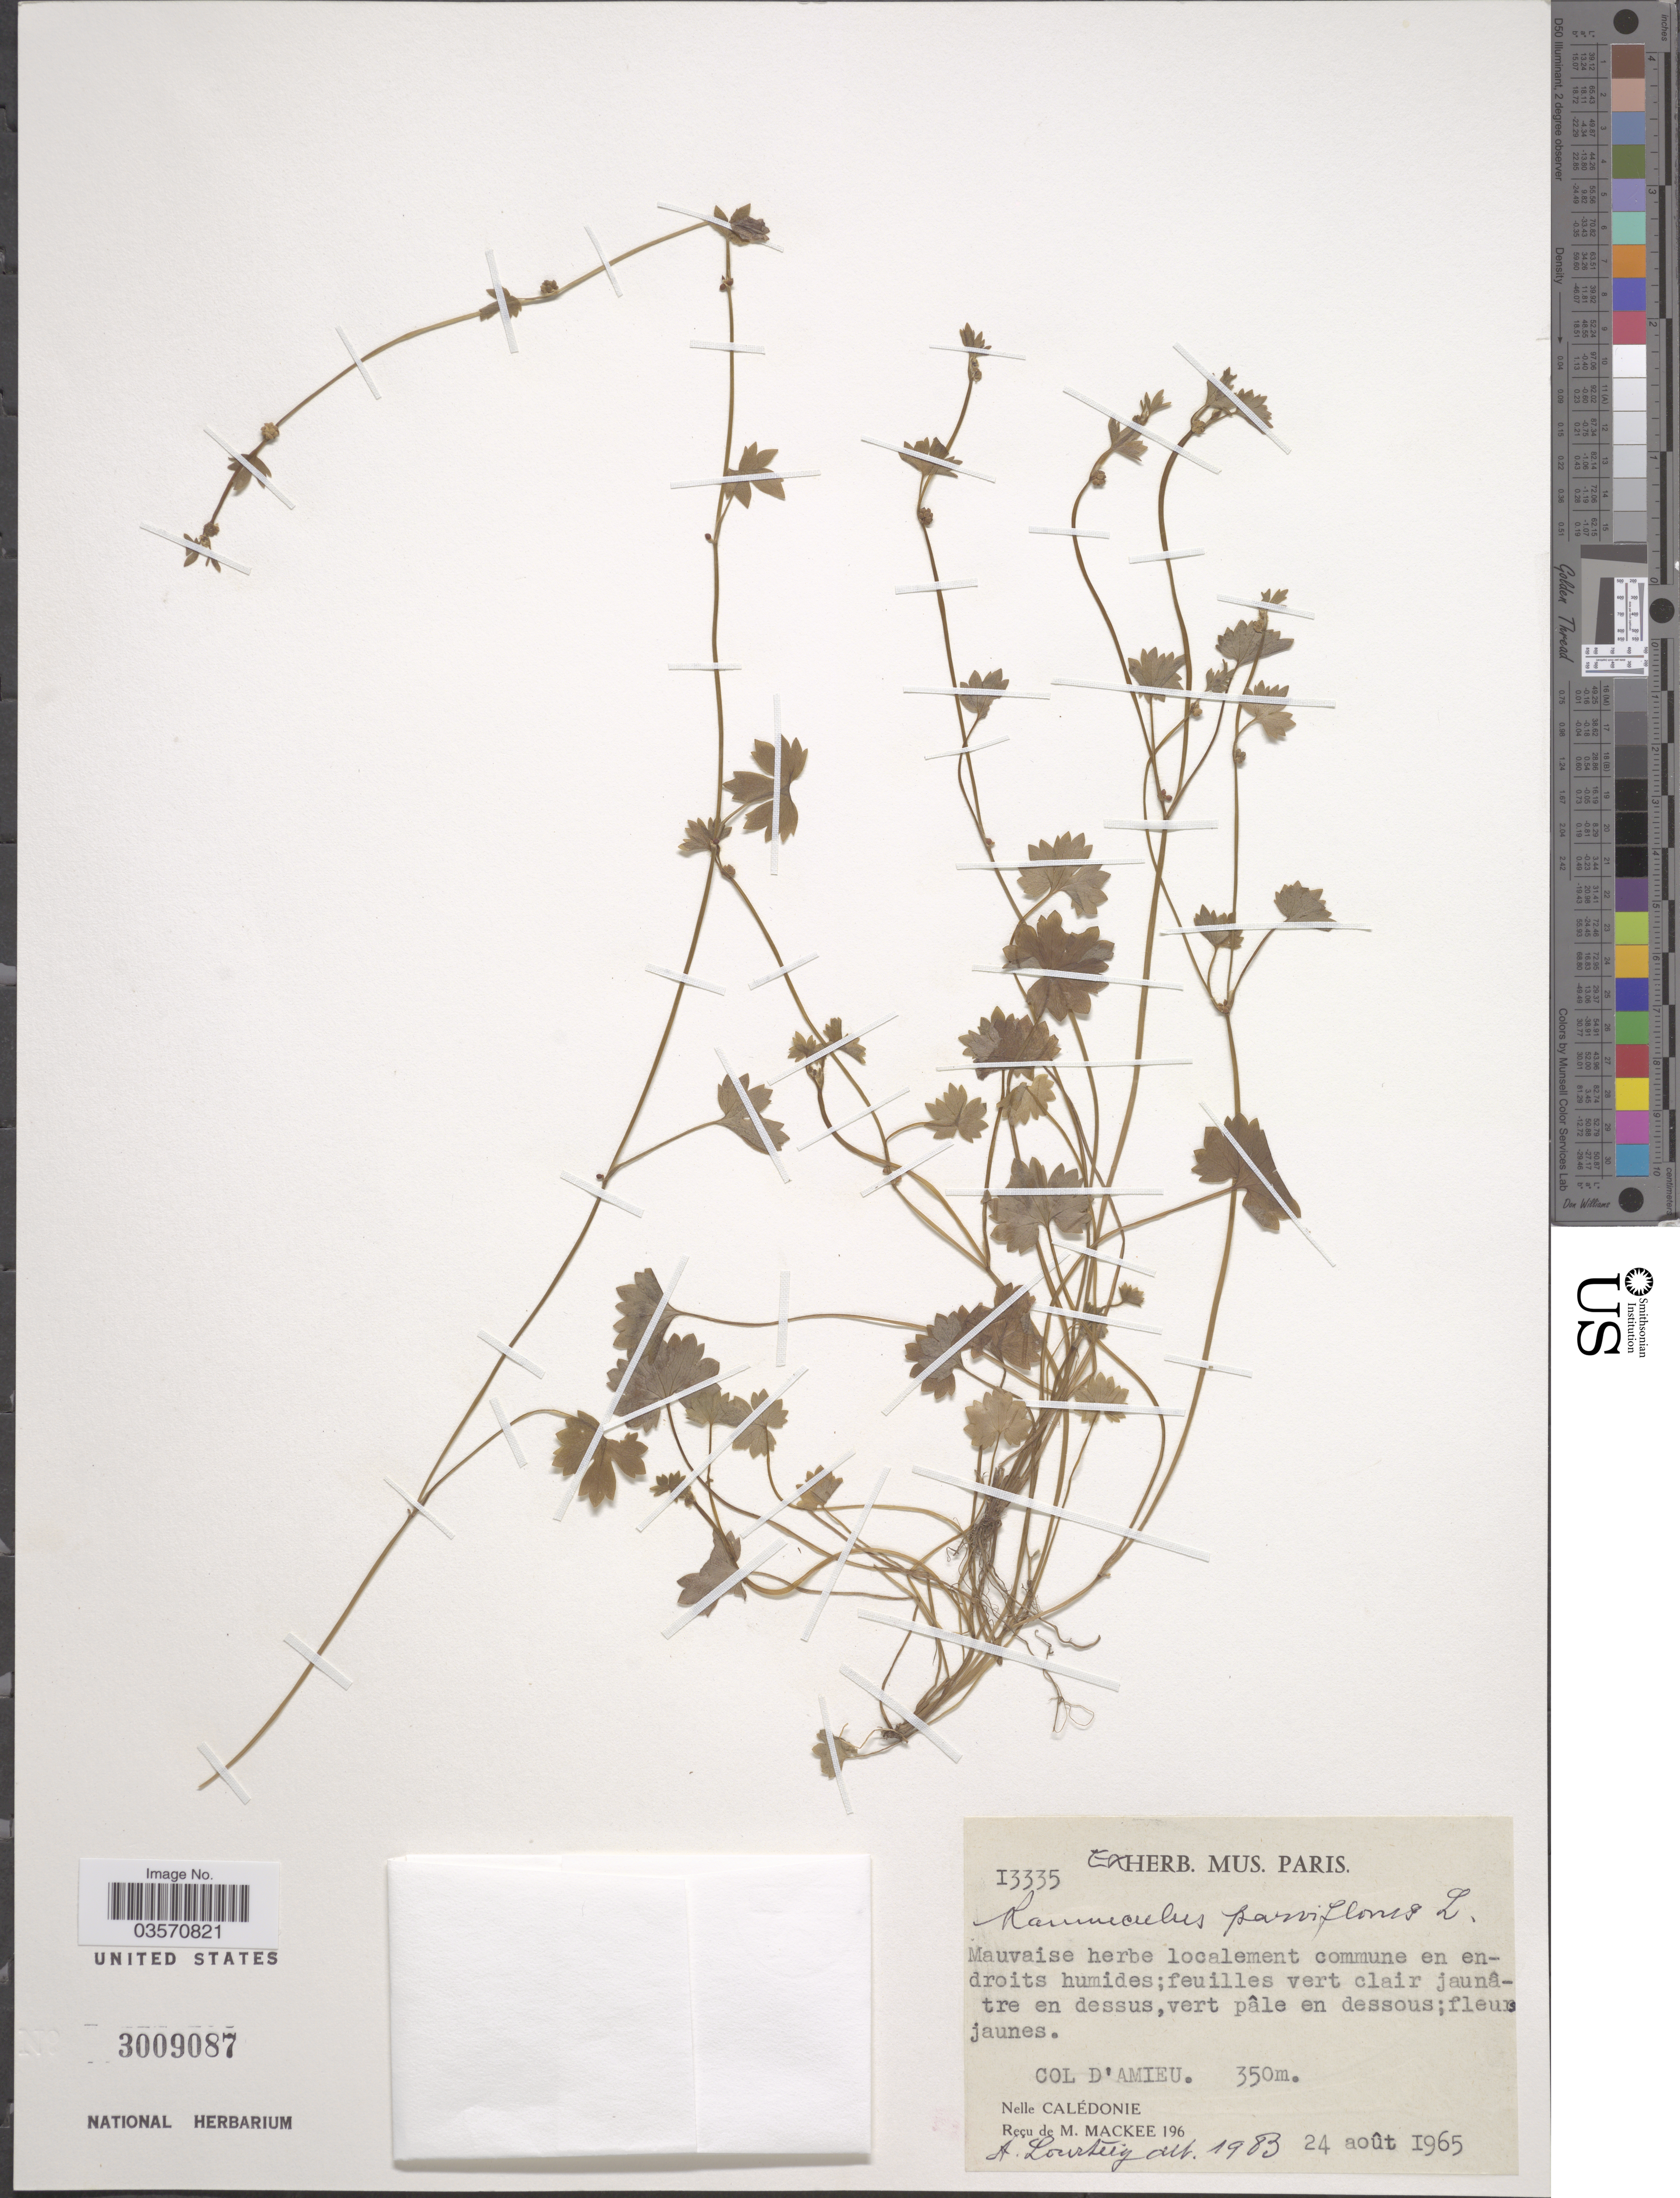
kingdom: Plantae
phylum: Tracheophyta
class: Magnoliopsida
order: Ranunculales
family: Ranunculaceae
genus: Ranunculus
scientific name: Ranunculus parviflorus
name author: L.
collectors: M. Mackee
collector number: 13335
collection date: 1965-08-24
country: New Caledonia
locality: Col D'Amieu.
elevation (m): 350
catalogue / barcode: US 3009087